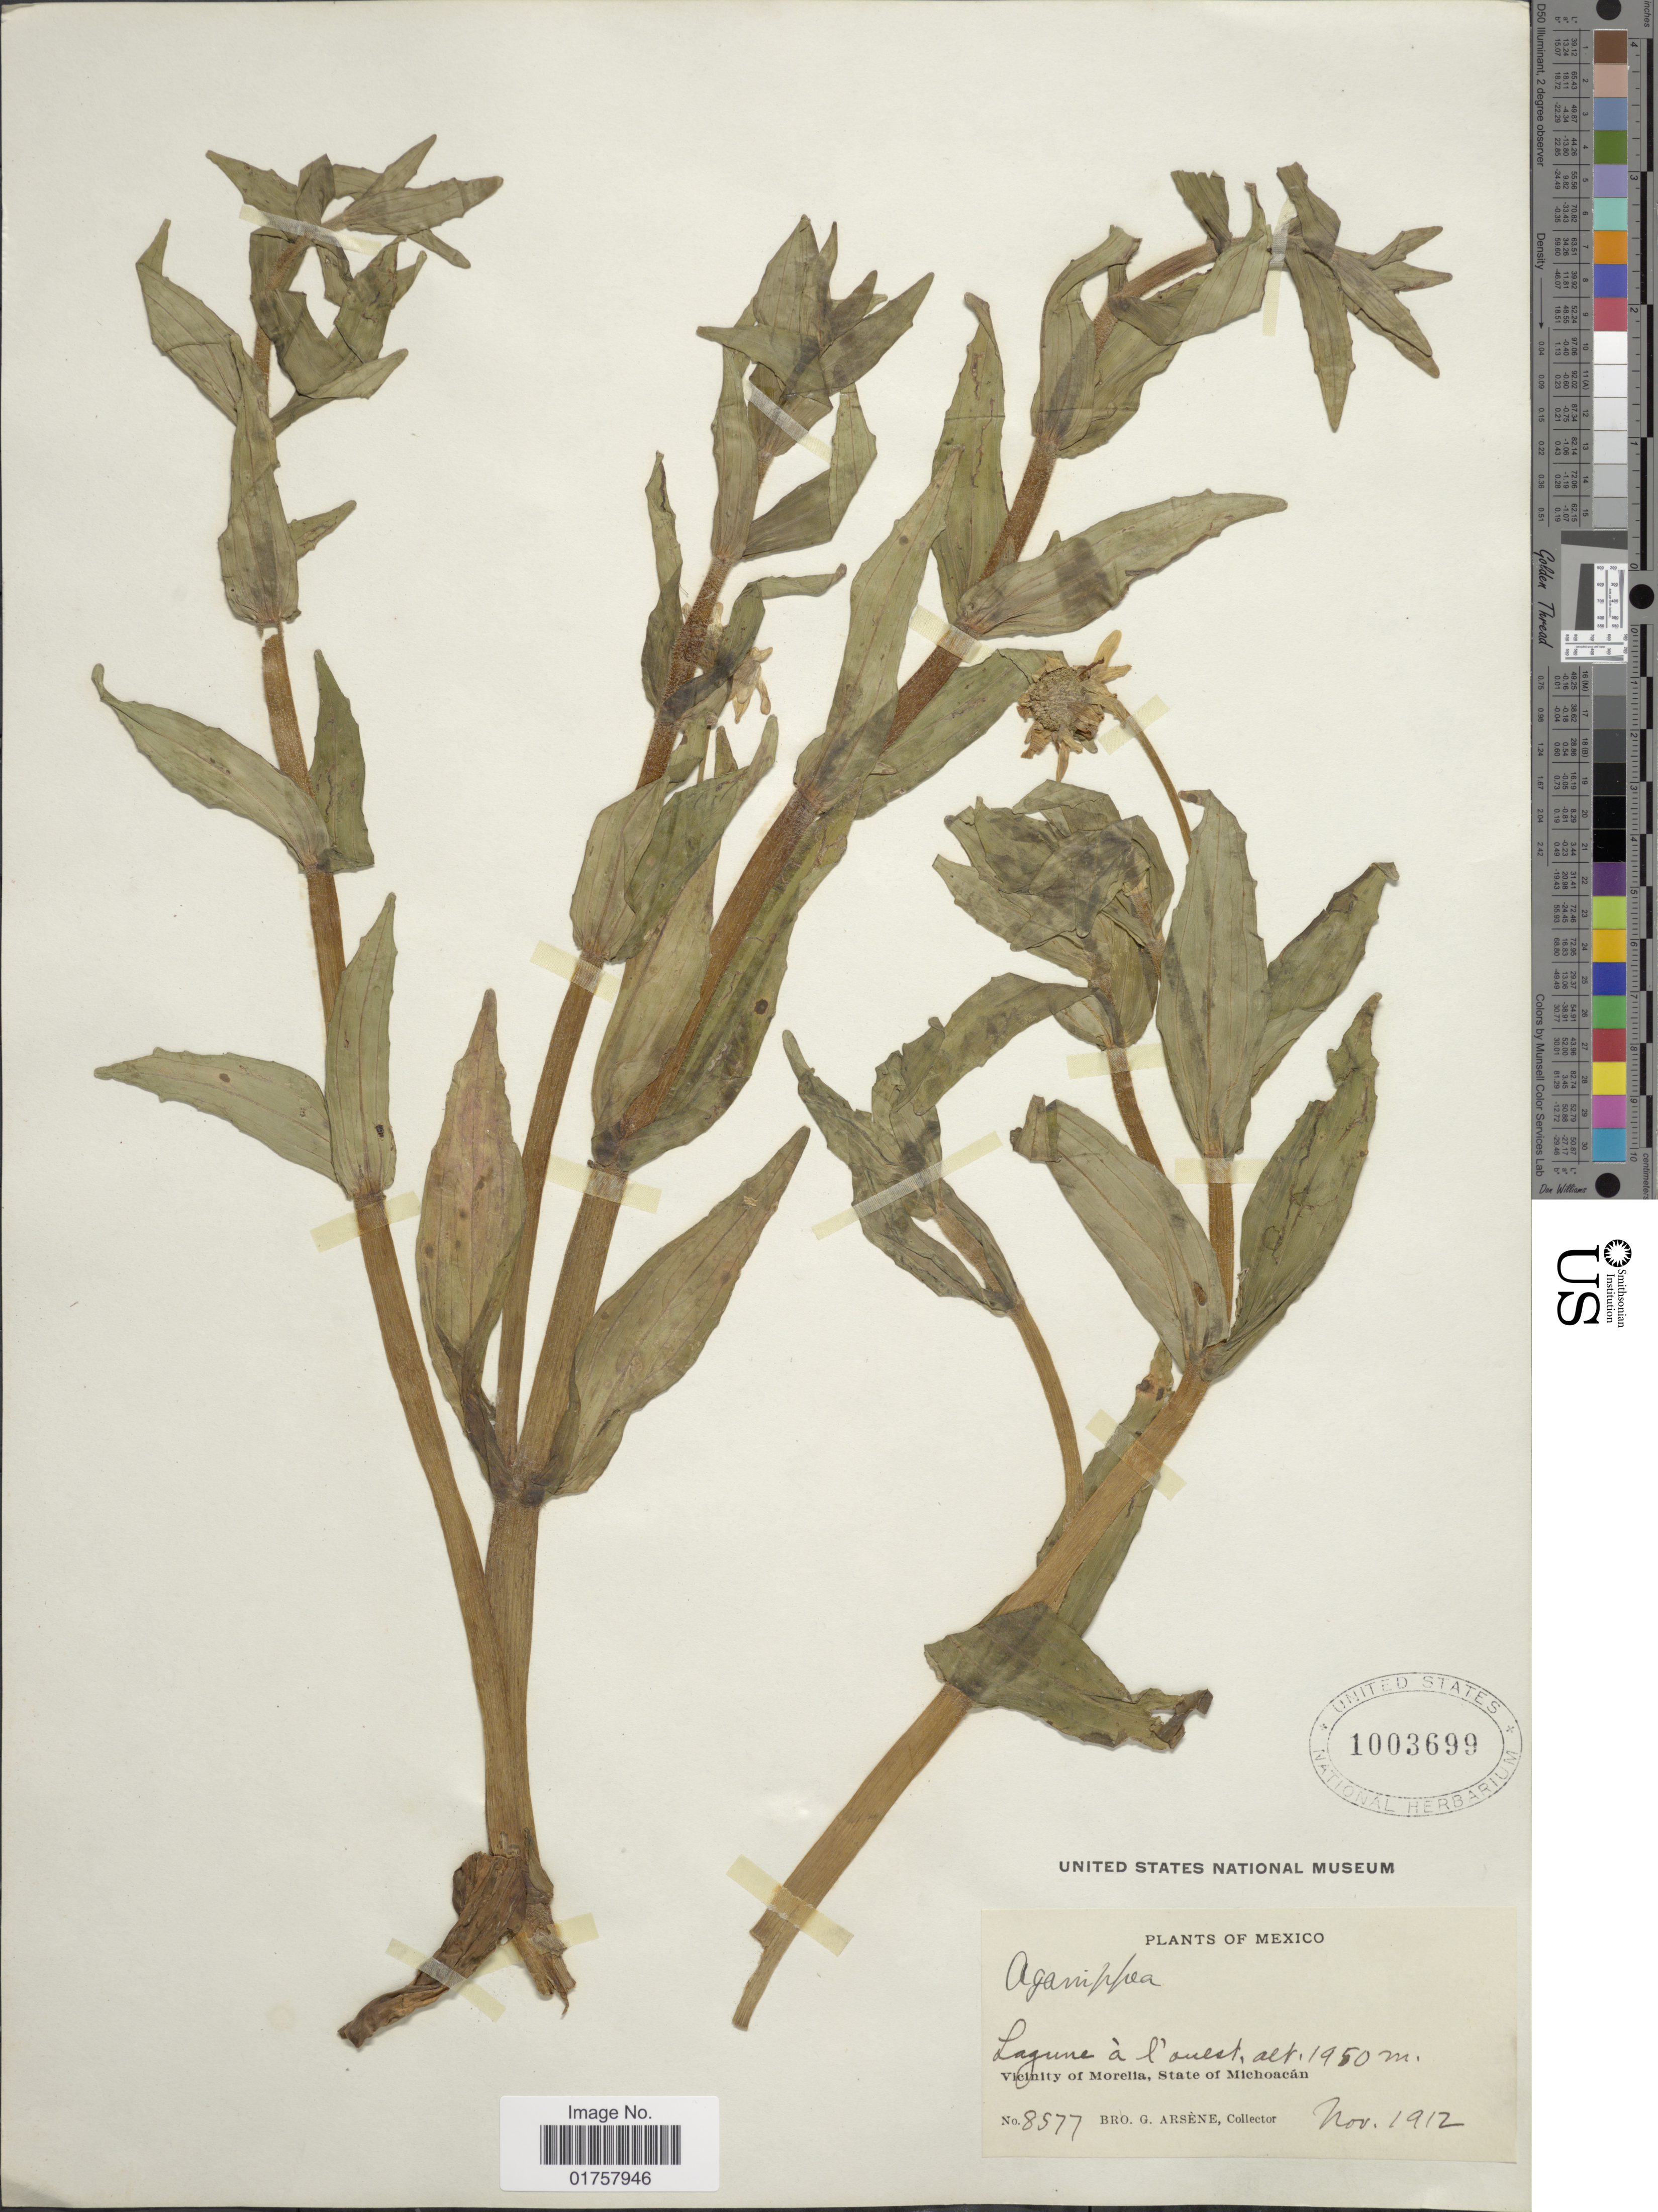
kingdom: Plantae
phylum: Tracheophyta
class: Magnoliopsida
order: Asterales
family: Asteraceae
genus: Jaegeria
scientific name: Jaegeria bellidiflora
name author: (Moc. & Sessé ex DC.) A.M. Torres & Beaman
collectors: Bro. G. Arsène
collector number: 8577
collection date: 1912-11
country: Mexico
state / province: Michoacán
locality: Lagune á l'ouest, Vicinity of Morelia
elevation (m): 1950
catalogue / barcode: US 1003699